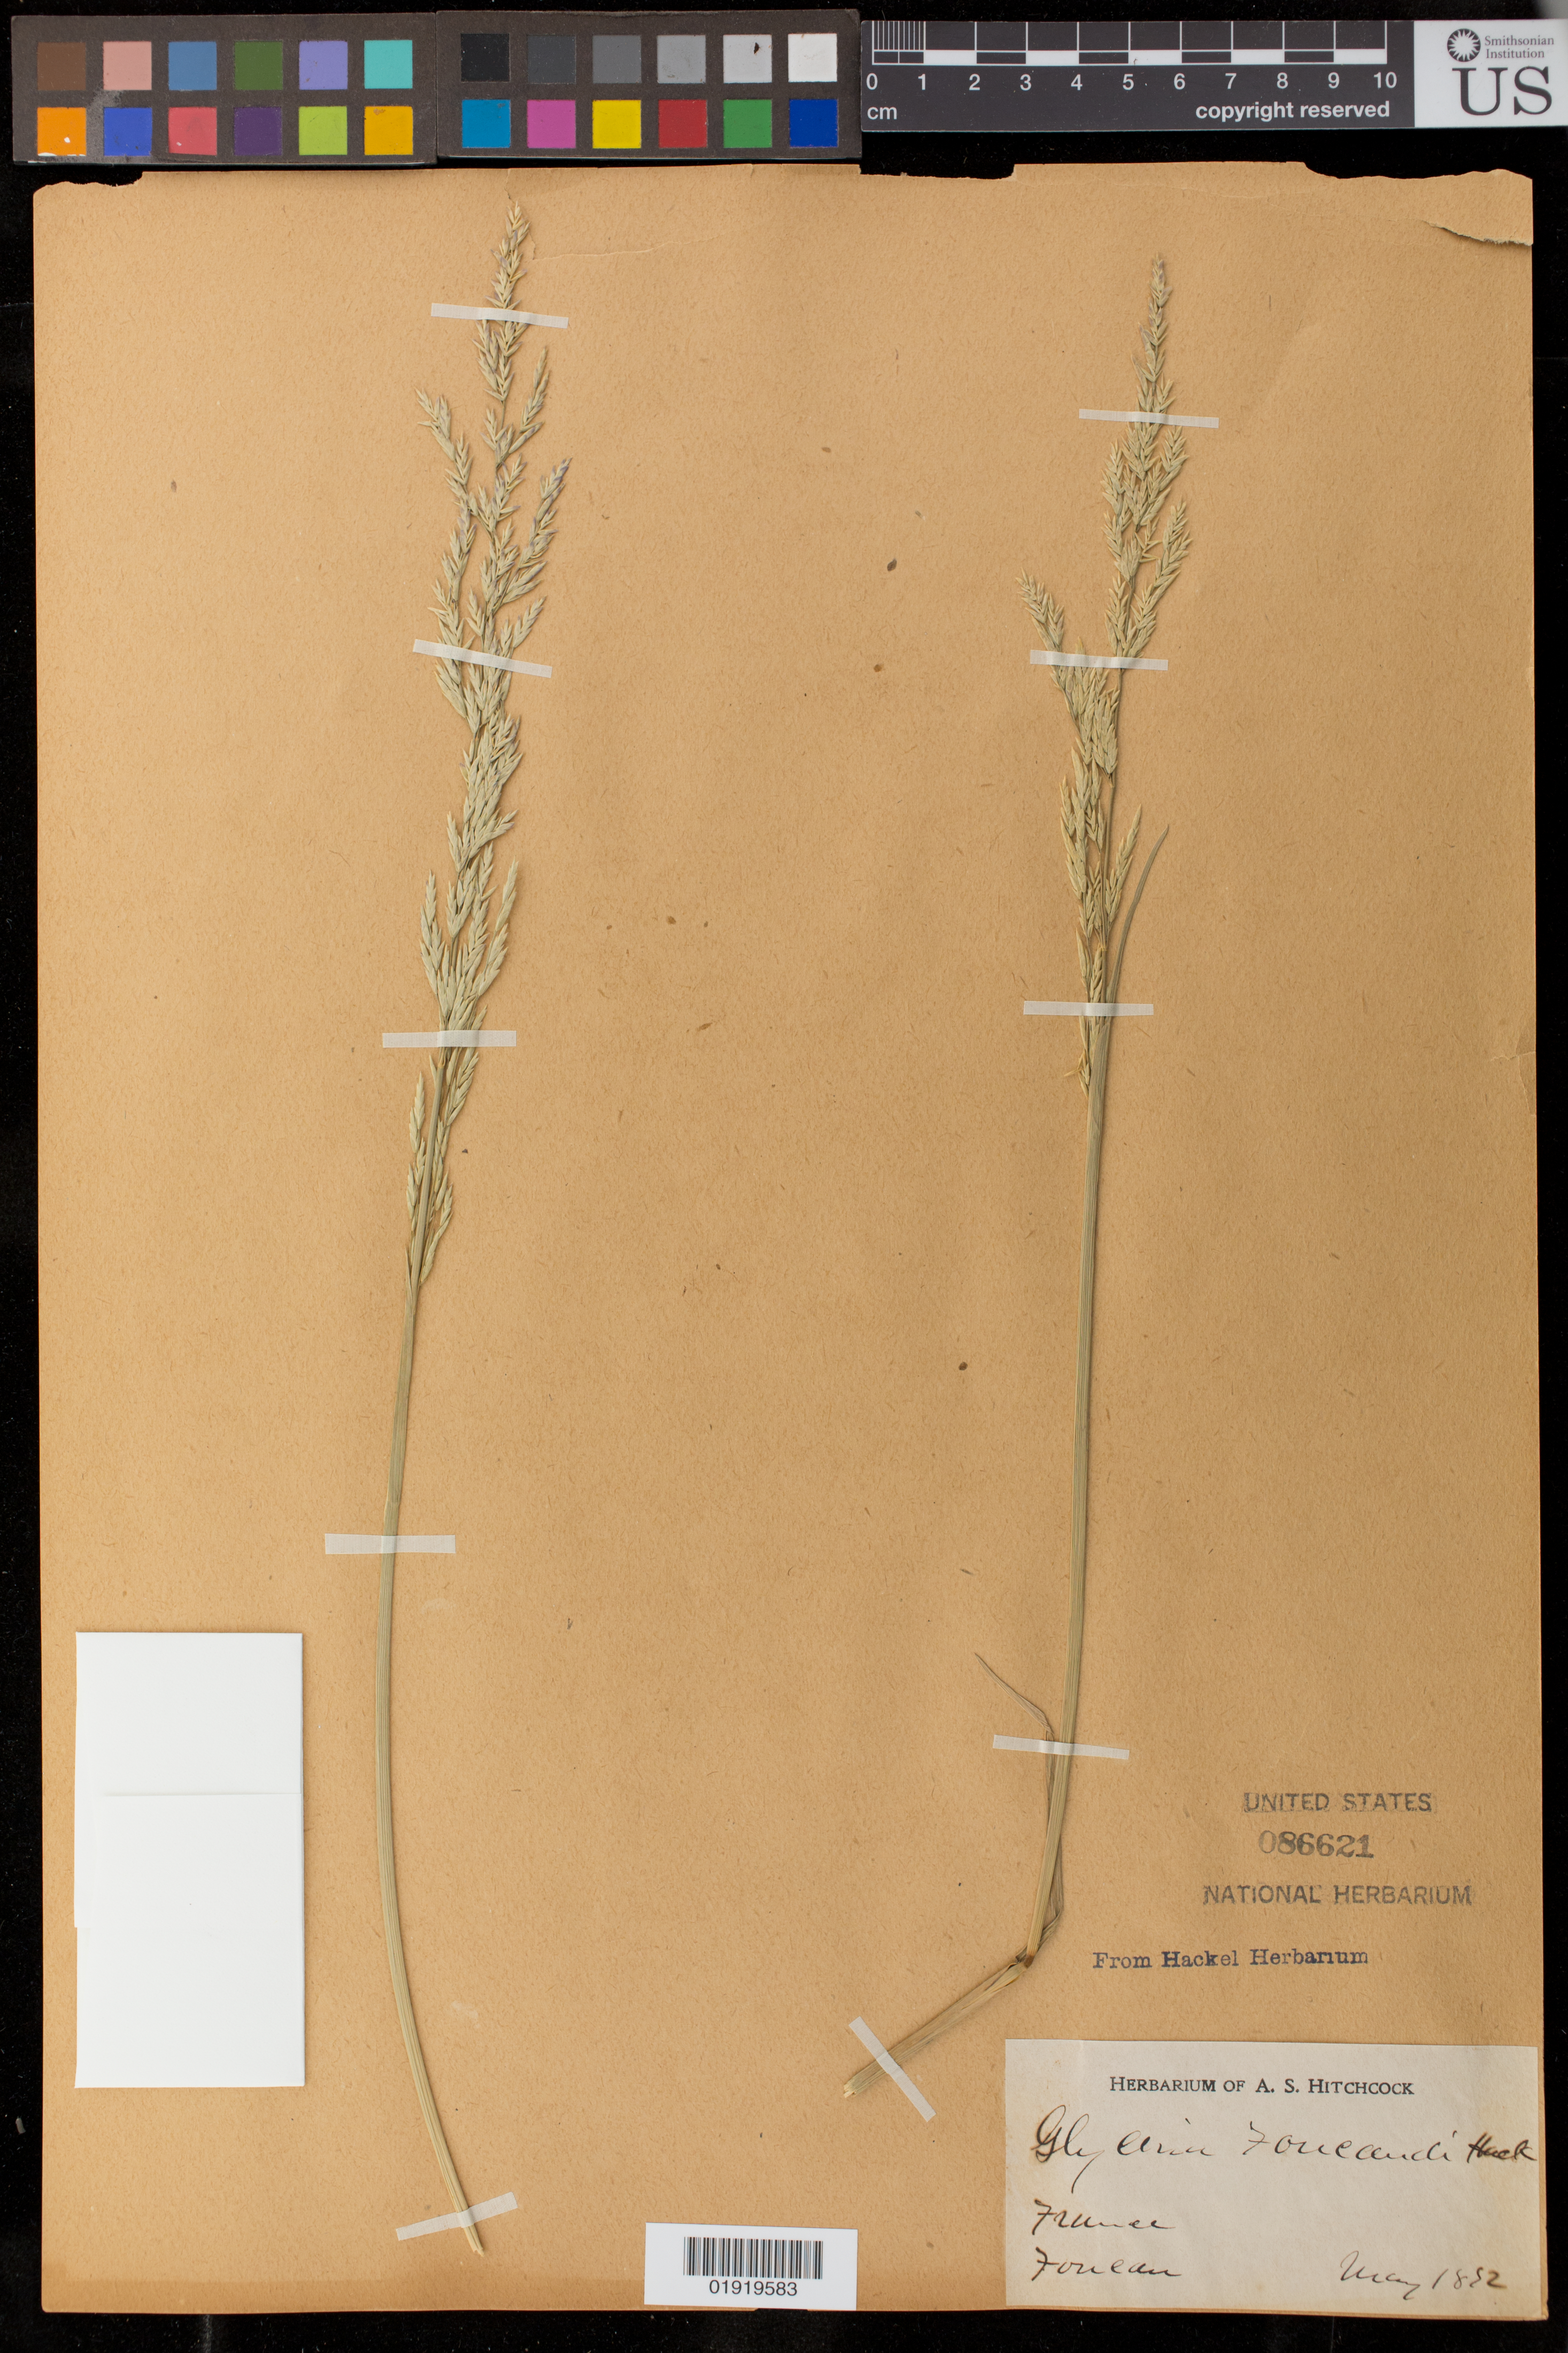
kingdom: Plantae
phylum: Tracheophyta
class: Liliopsida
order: Poales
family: Poaceae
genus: Atropis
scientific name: Atropis foucaudii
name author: Hack.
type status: Possible Type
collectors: J. Foucaud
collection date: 1892-05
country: France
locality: Lower Charente, Rochefort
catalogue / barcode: US 86621